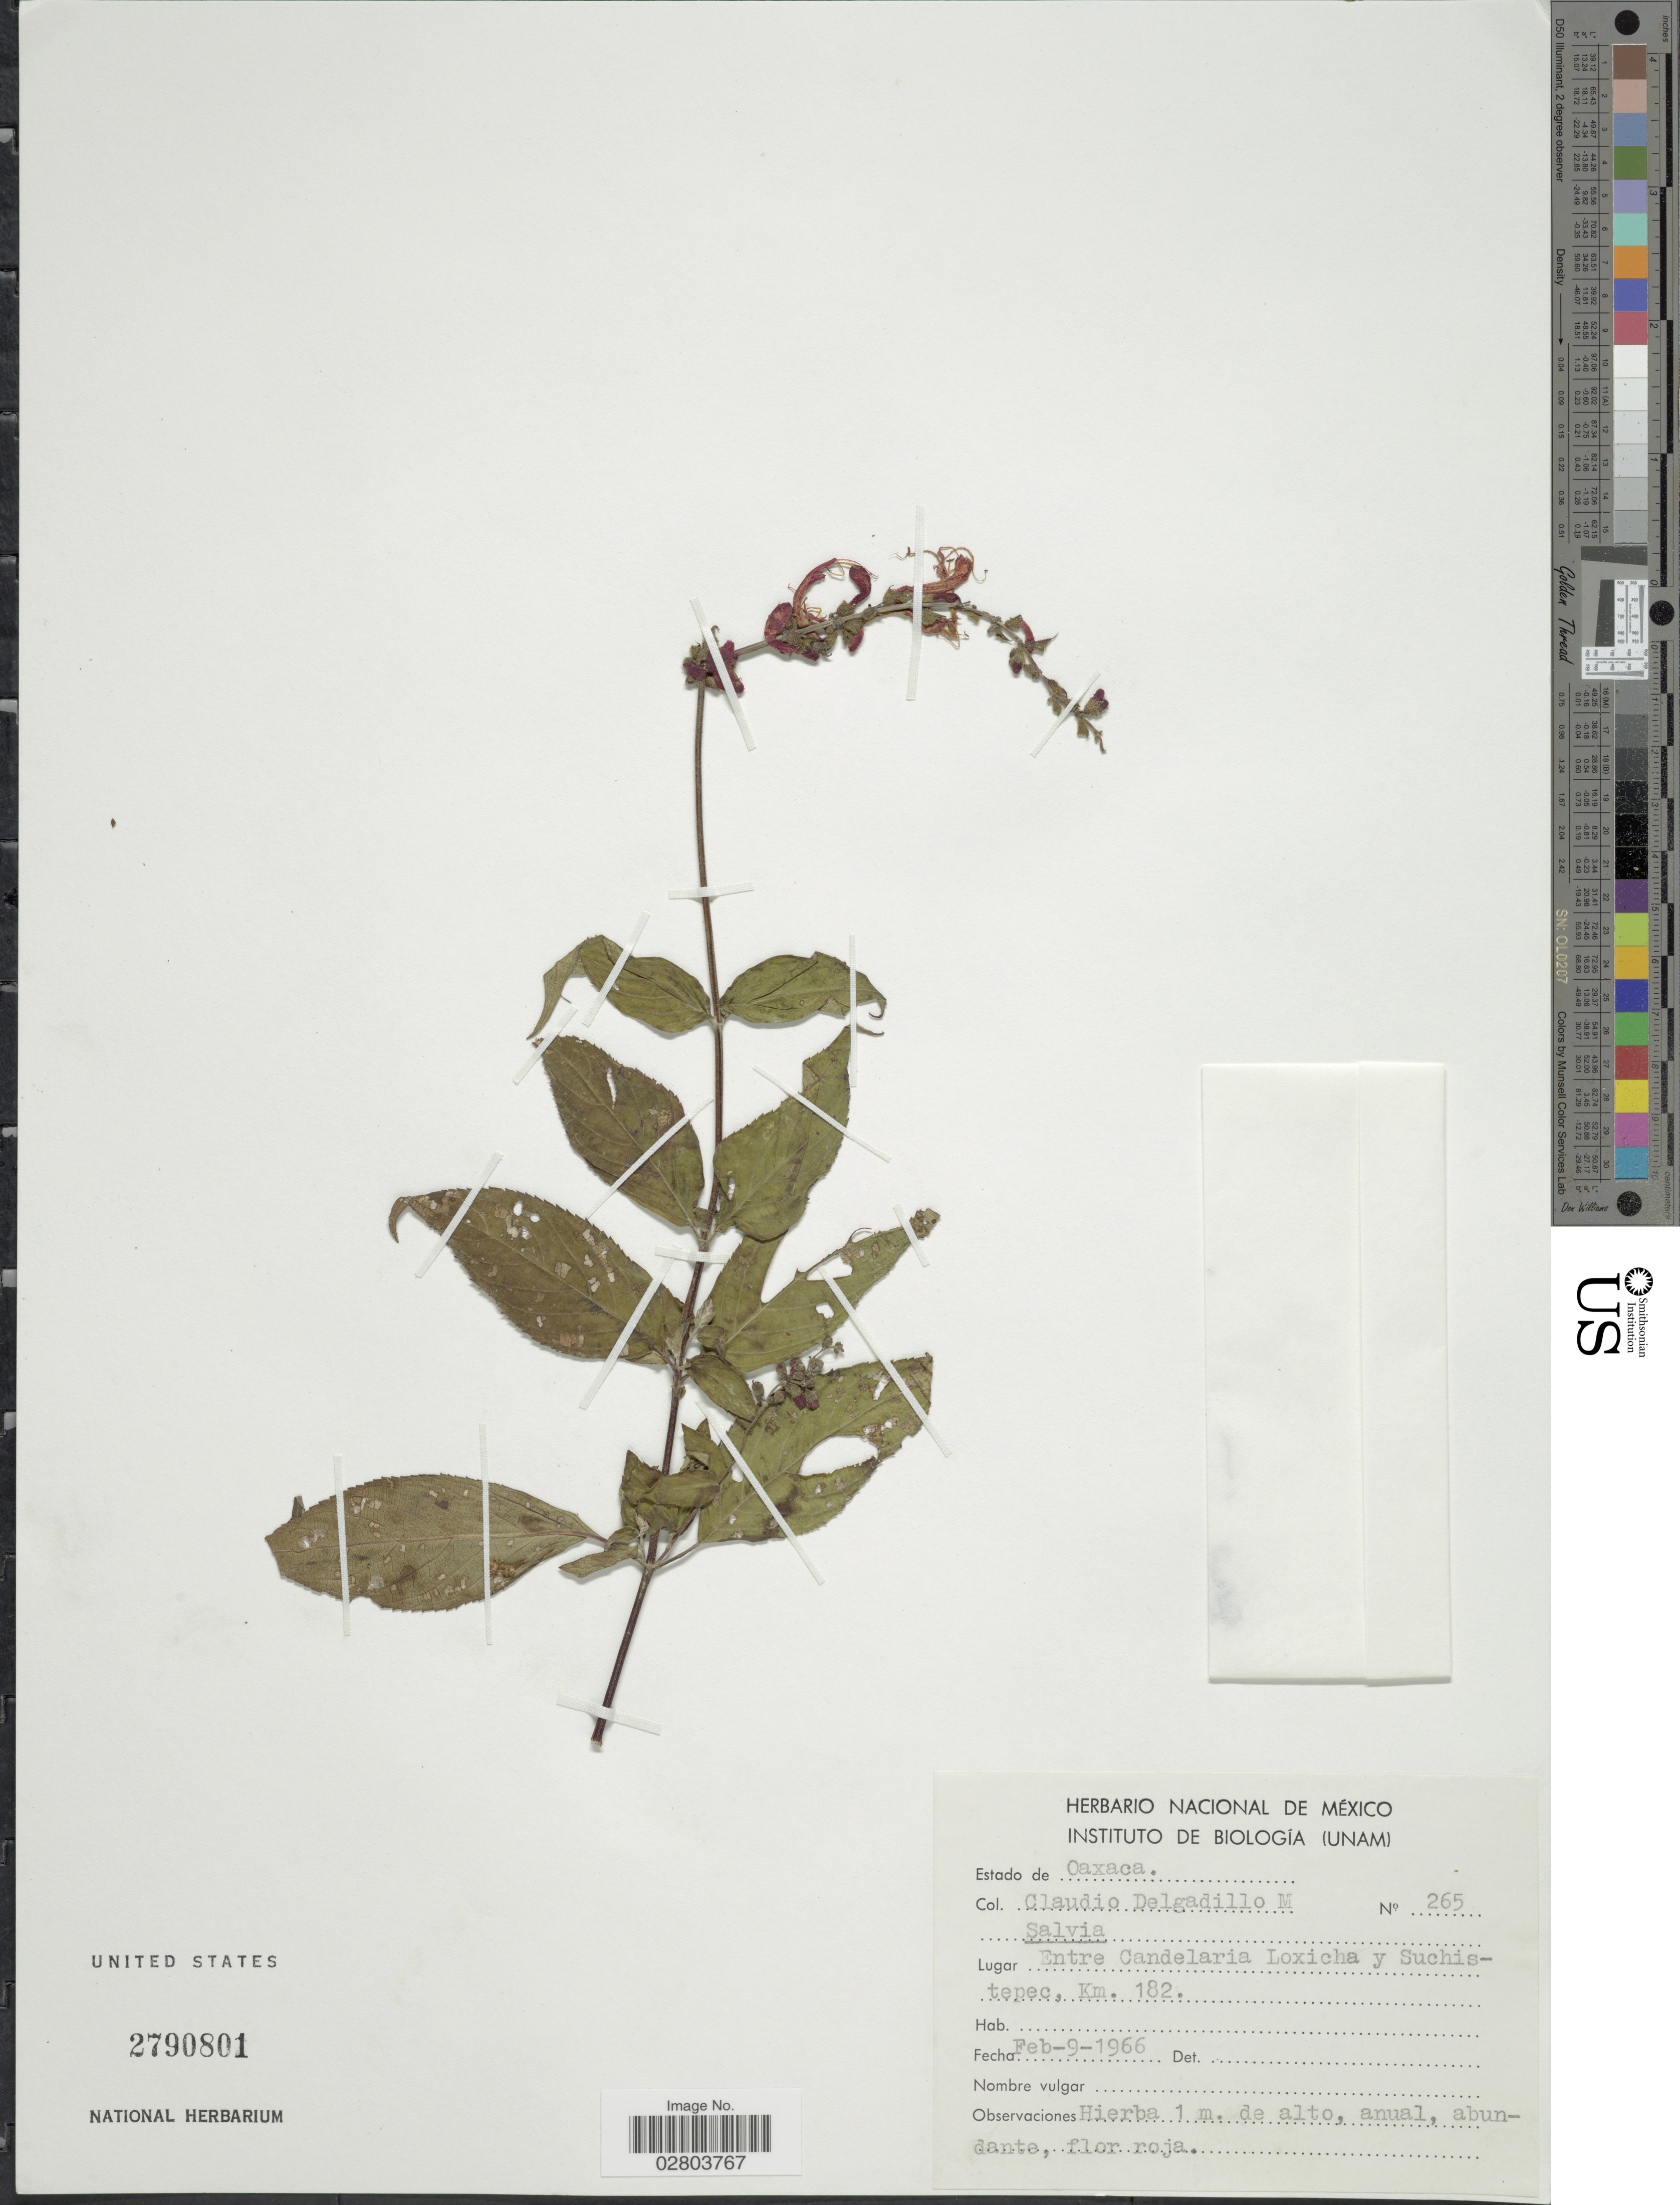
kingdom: Plantae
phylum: Tracheophyta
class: Magnoliopsida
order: Lamiales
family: Lamiaceae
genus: Salvia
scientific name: Salvia sp.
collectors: C. Delgadillo-m.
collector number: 265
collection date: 1966-02-09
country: Mexico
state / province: Oaxaca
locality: Entre Candelaria Loxicha y Suchistepec, Km. 182.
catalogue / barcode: US 2790801